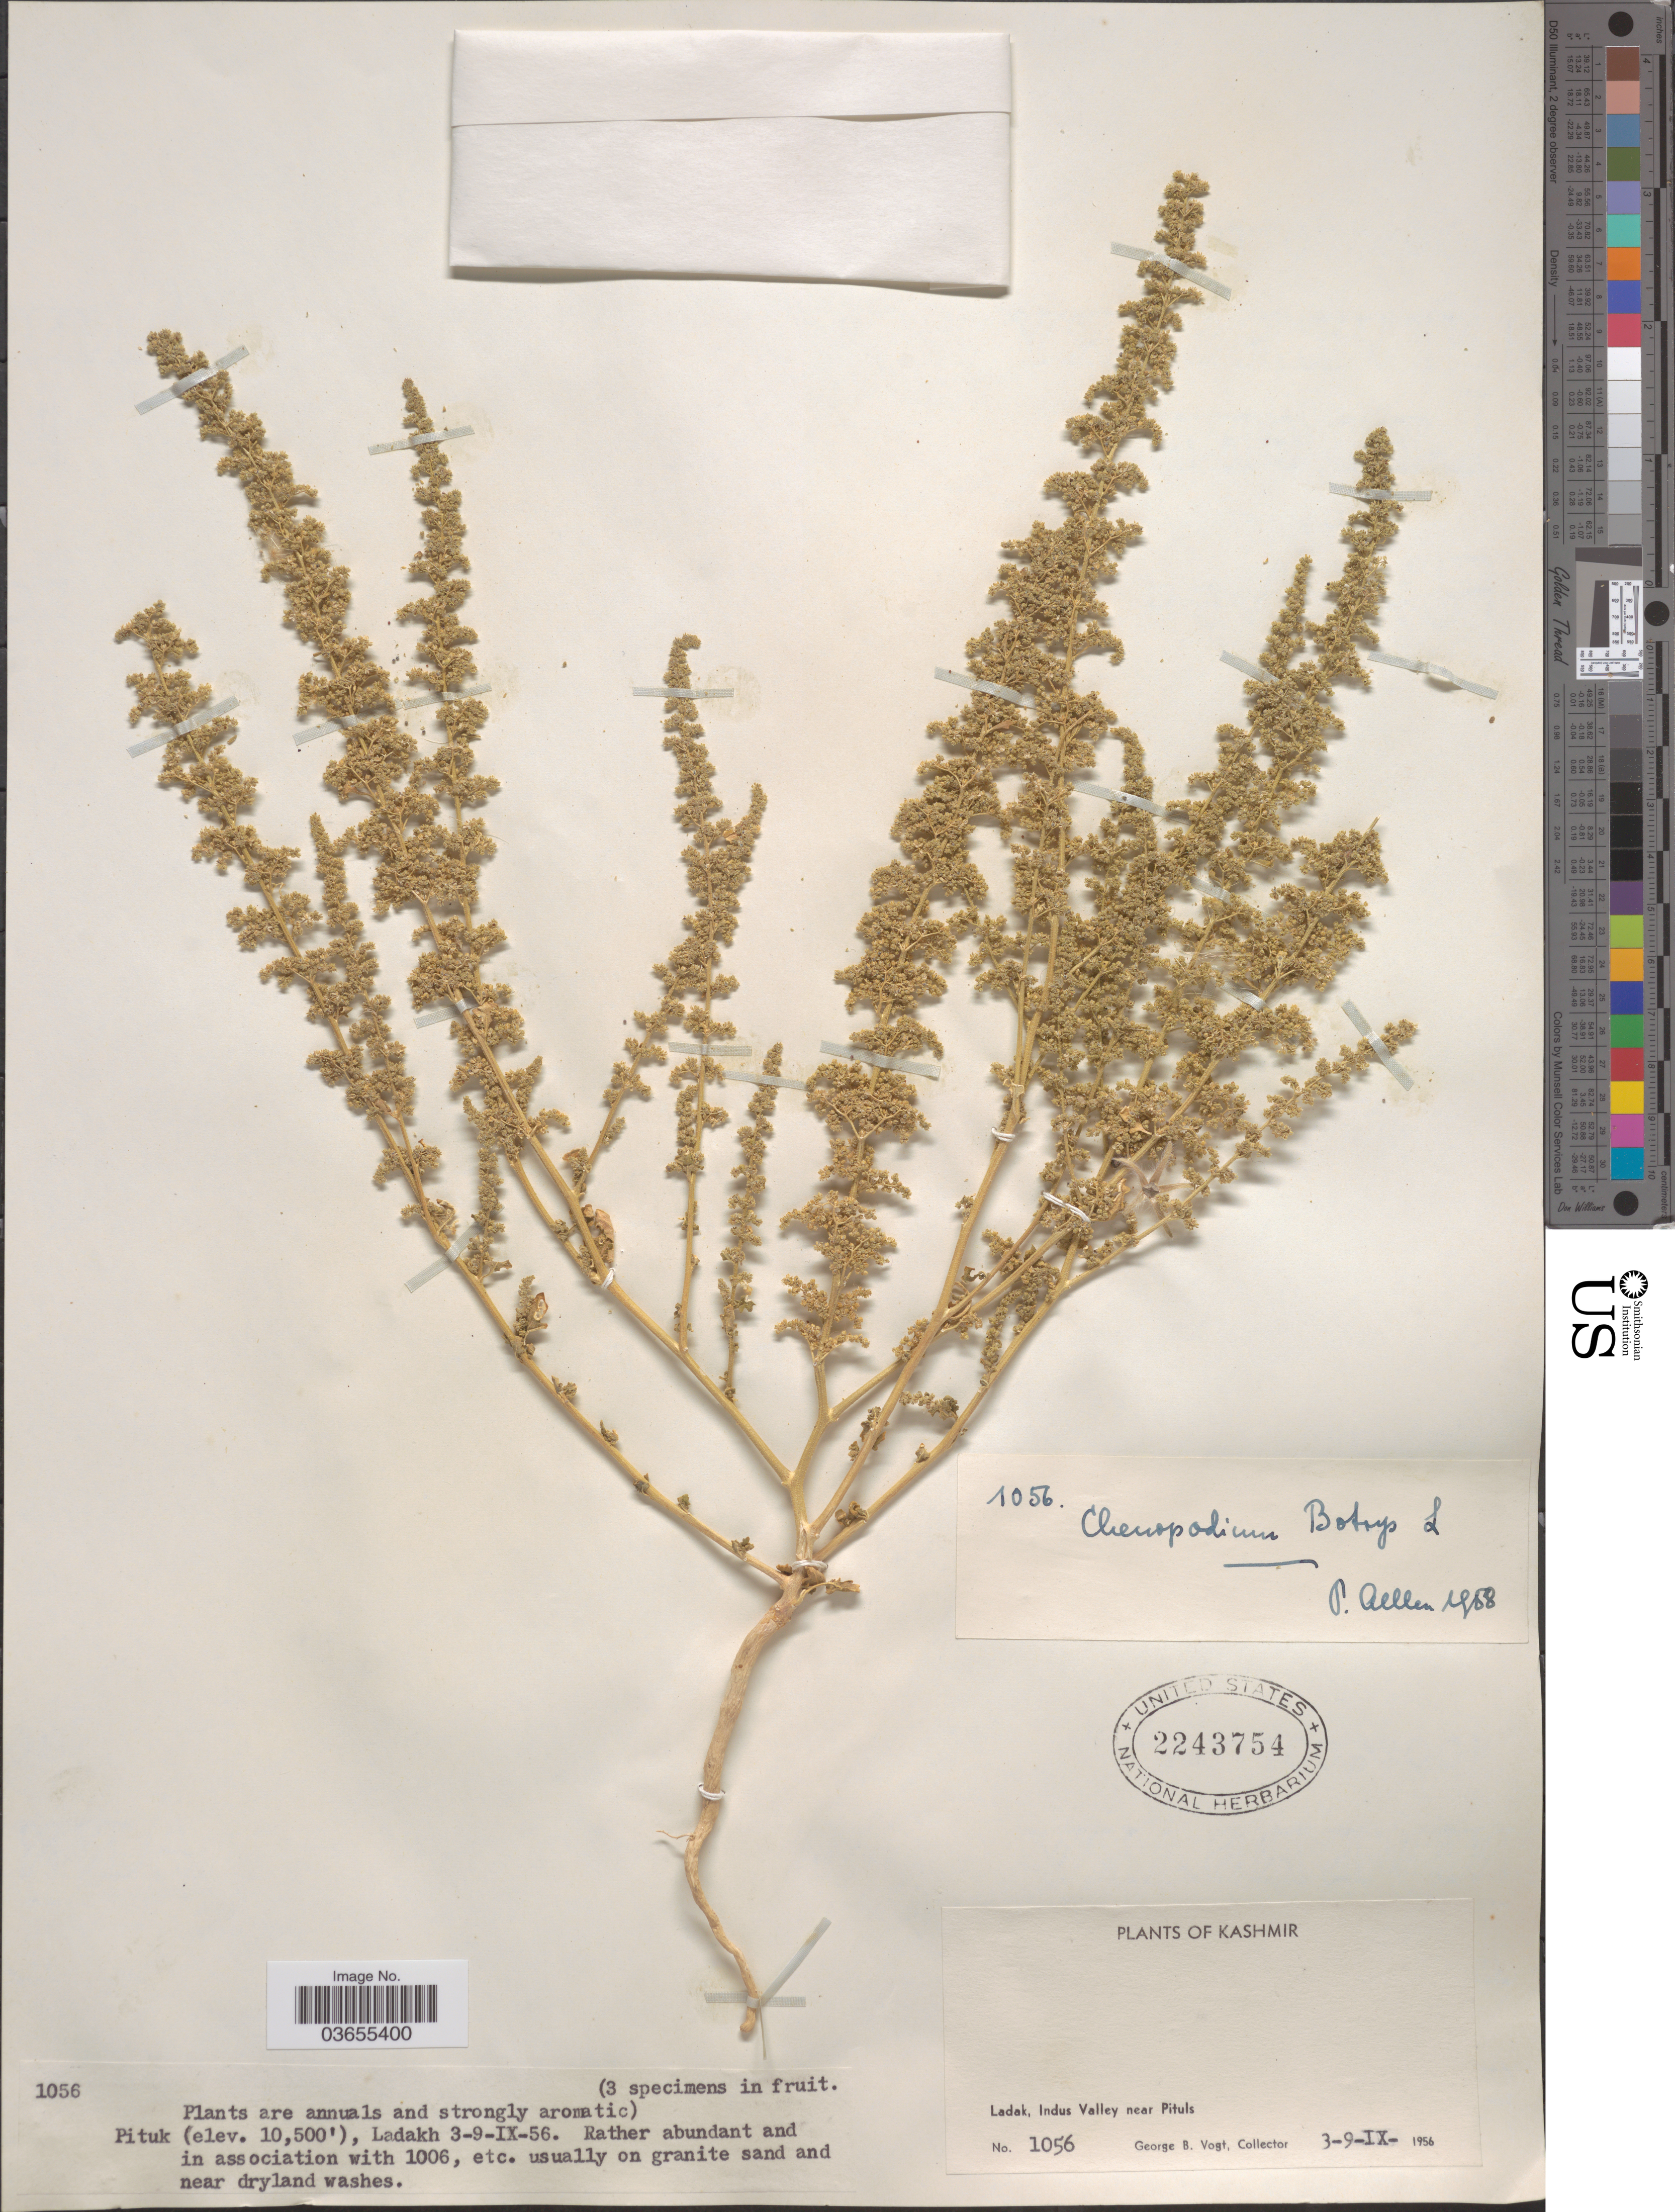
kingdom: Plantae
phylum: Tracheophyta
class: Magnoliopsida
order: Caryophyllales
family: Amaranthaceae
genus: Chenopodium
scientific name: Chenopodium botrys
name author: L.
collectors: G. B. Vogt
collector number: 1056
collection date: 1956-09-03/1956-09-09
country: India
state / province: Ladakh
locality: Kashmir. Ladak, Indus Valley near Pituls. Pituk.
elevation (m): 3200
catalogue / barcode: US 2243754